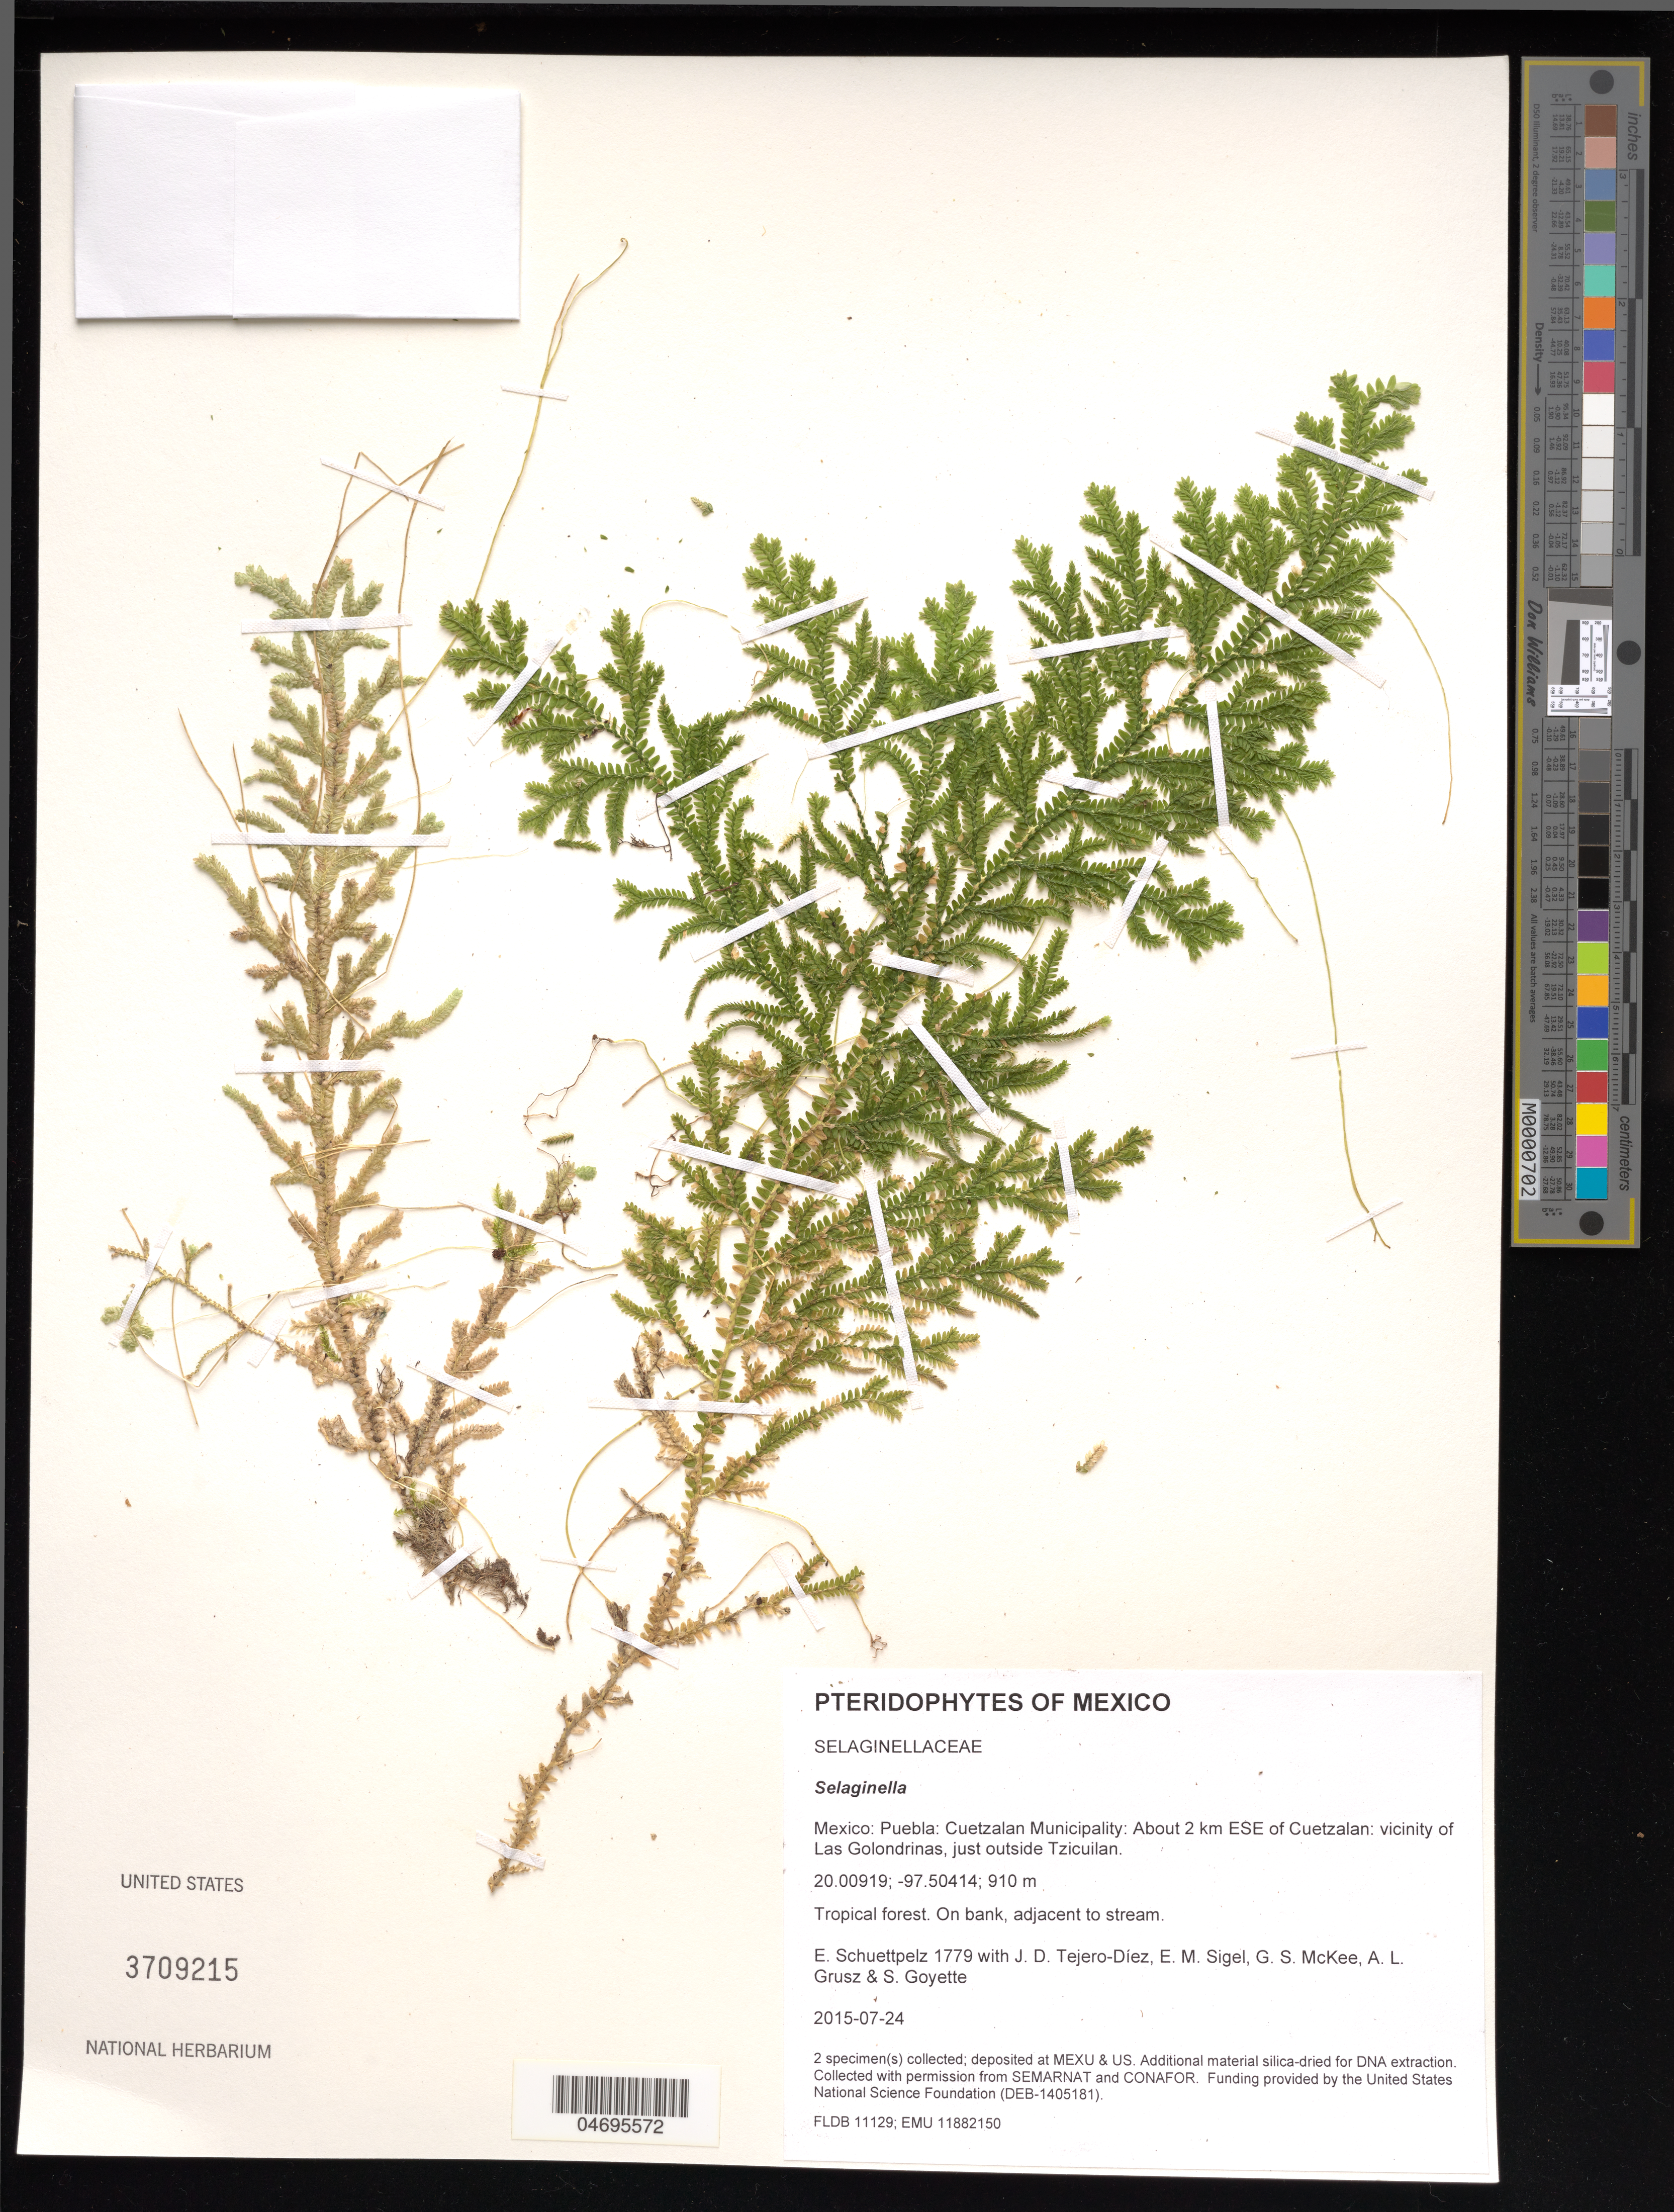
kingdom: Plantae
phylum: Tracheophyta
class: Lycopodiopsida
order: Selaginellales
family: Selaginellaceae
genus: Selaginella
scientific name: Selaginella sp.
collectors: E. Schuettpelz, D. Tejero-Díez, E. M. Sigel, G. S. McKee & A. Grusz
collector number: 1779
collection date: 2015-07-24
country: Mexico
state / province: Puebla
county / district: Cuetzalan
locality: About 2 km ESE of Cuetzalan: vicinity of Las Golondrinas, just outside Tzicuilan.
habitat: Tropical forest.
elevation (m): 910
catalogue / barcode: US 3709215